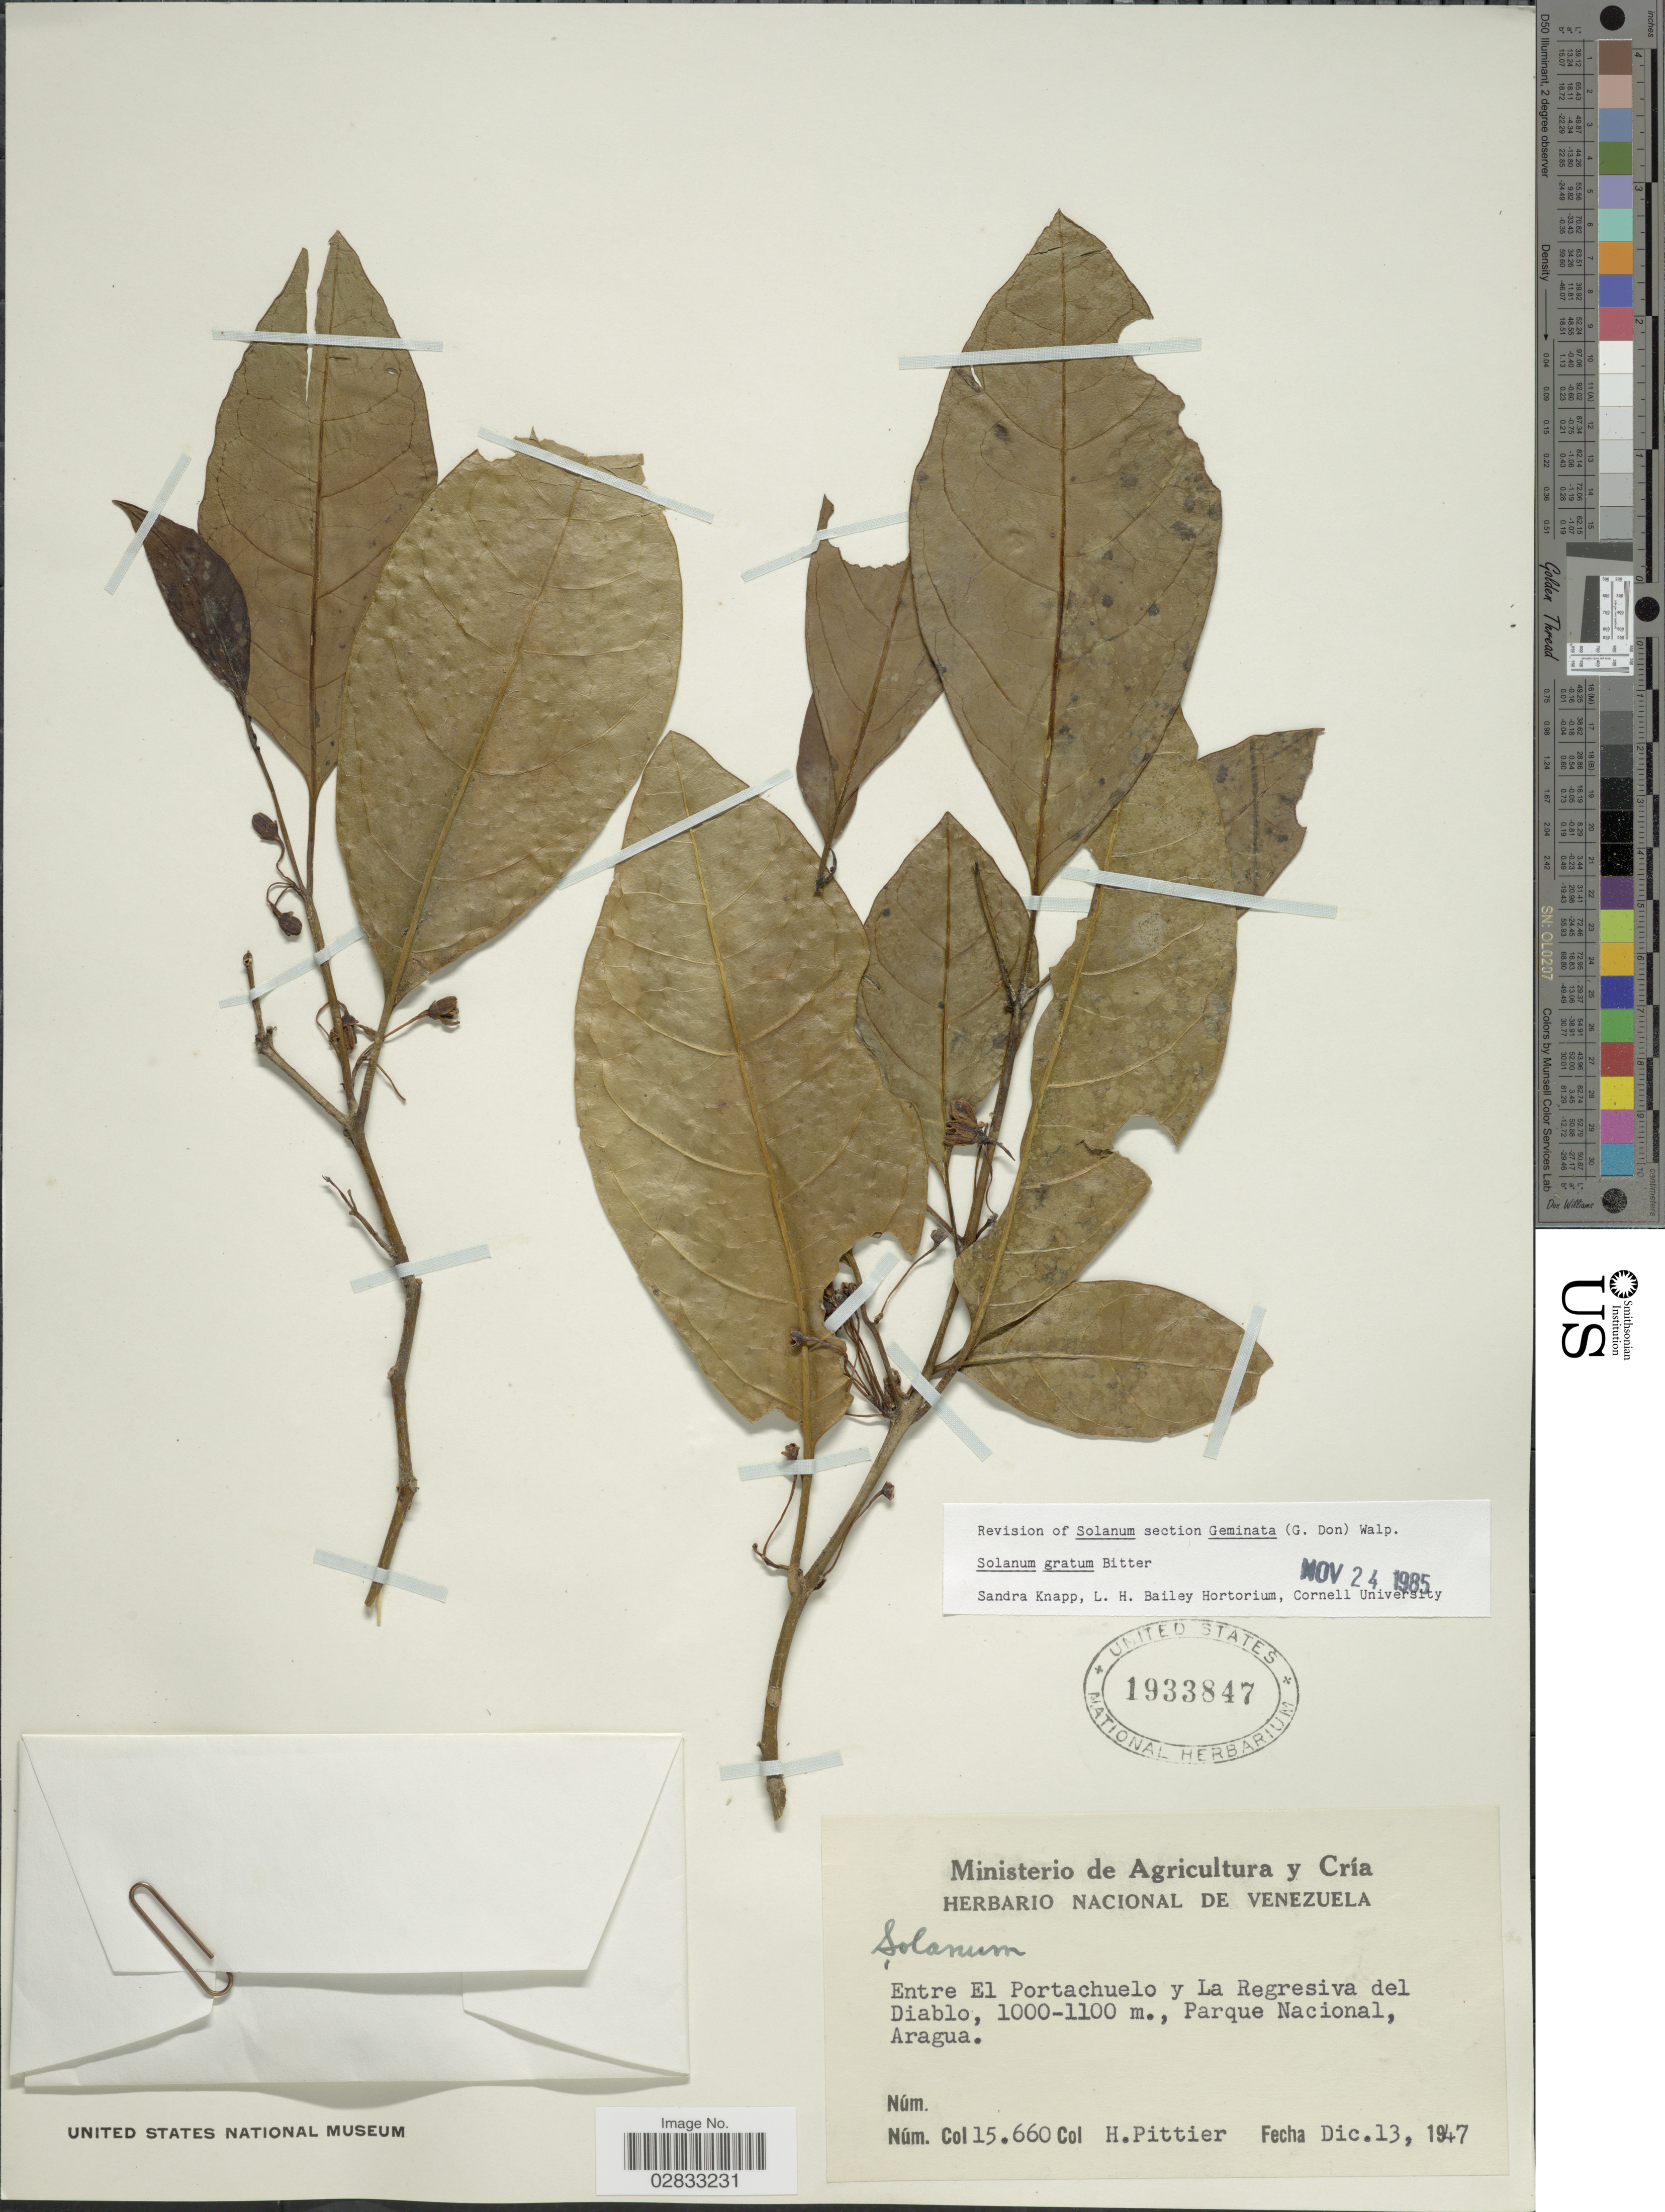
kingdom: Plantae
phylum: Tracheophyta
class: Magnoliopsida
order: Solanales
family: Solanaceae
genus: Solanum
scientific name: Solanum gratum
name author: Bitter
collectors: H. F. Pittier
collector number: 15660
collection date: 1947-12-13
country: Venezuela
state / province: Aragua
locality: Entre El Portachuelo y La Regresiva del Diablo. Parque Nacional.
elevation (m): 1000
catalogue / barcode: US 1933847